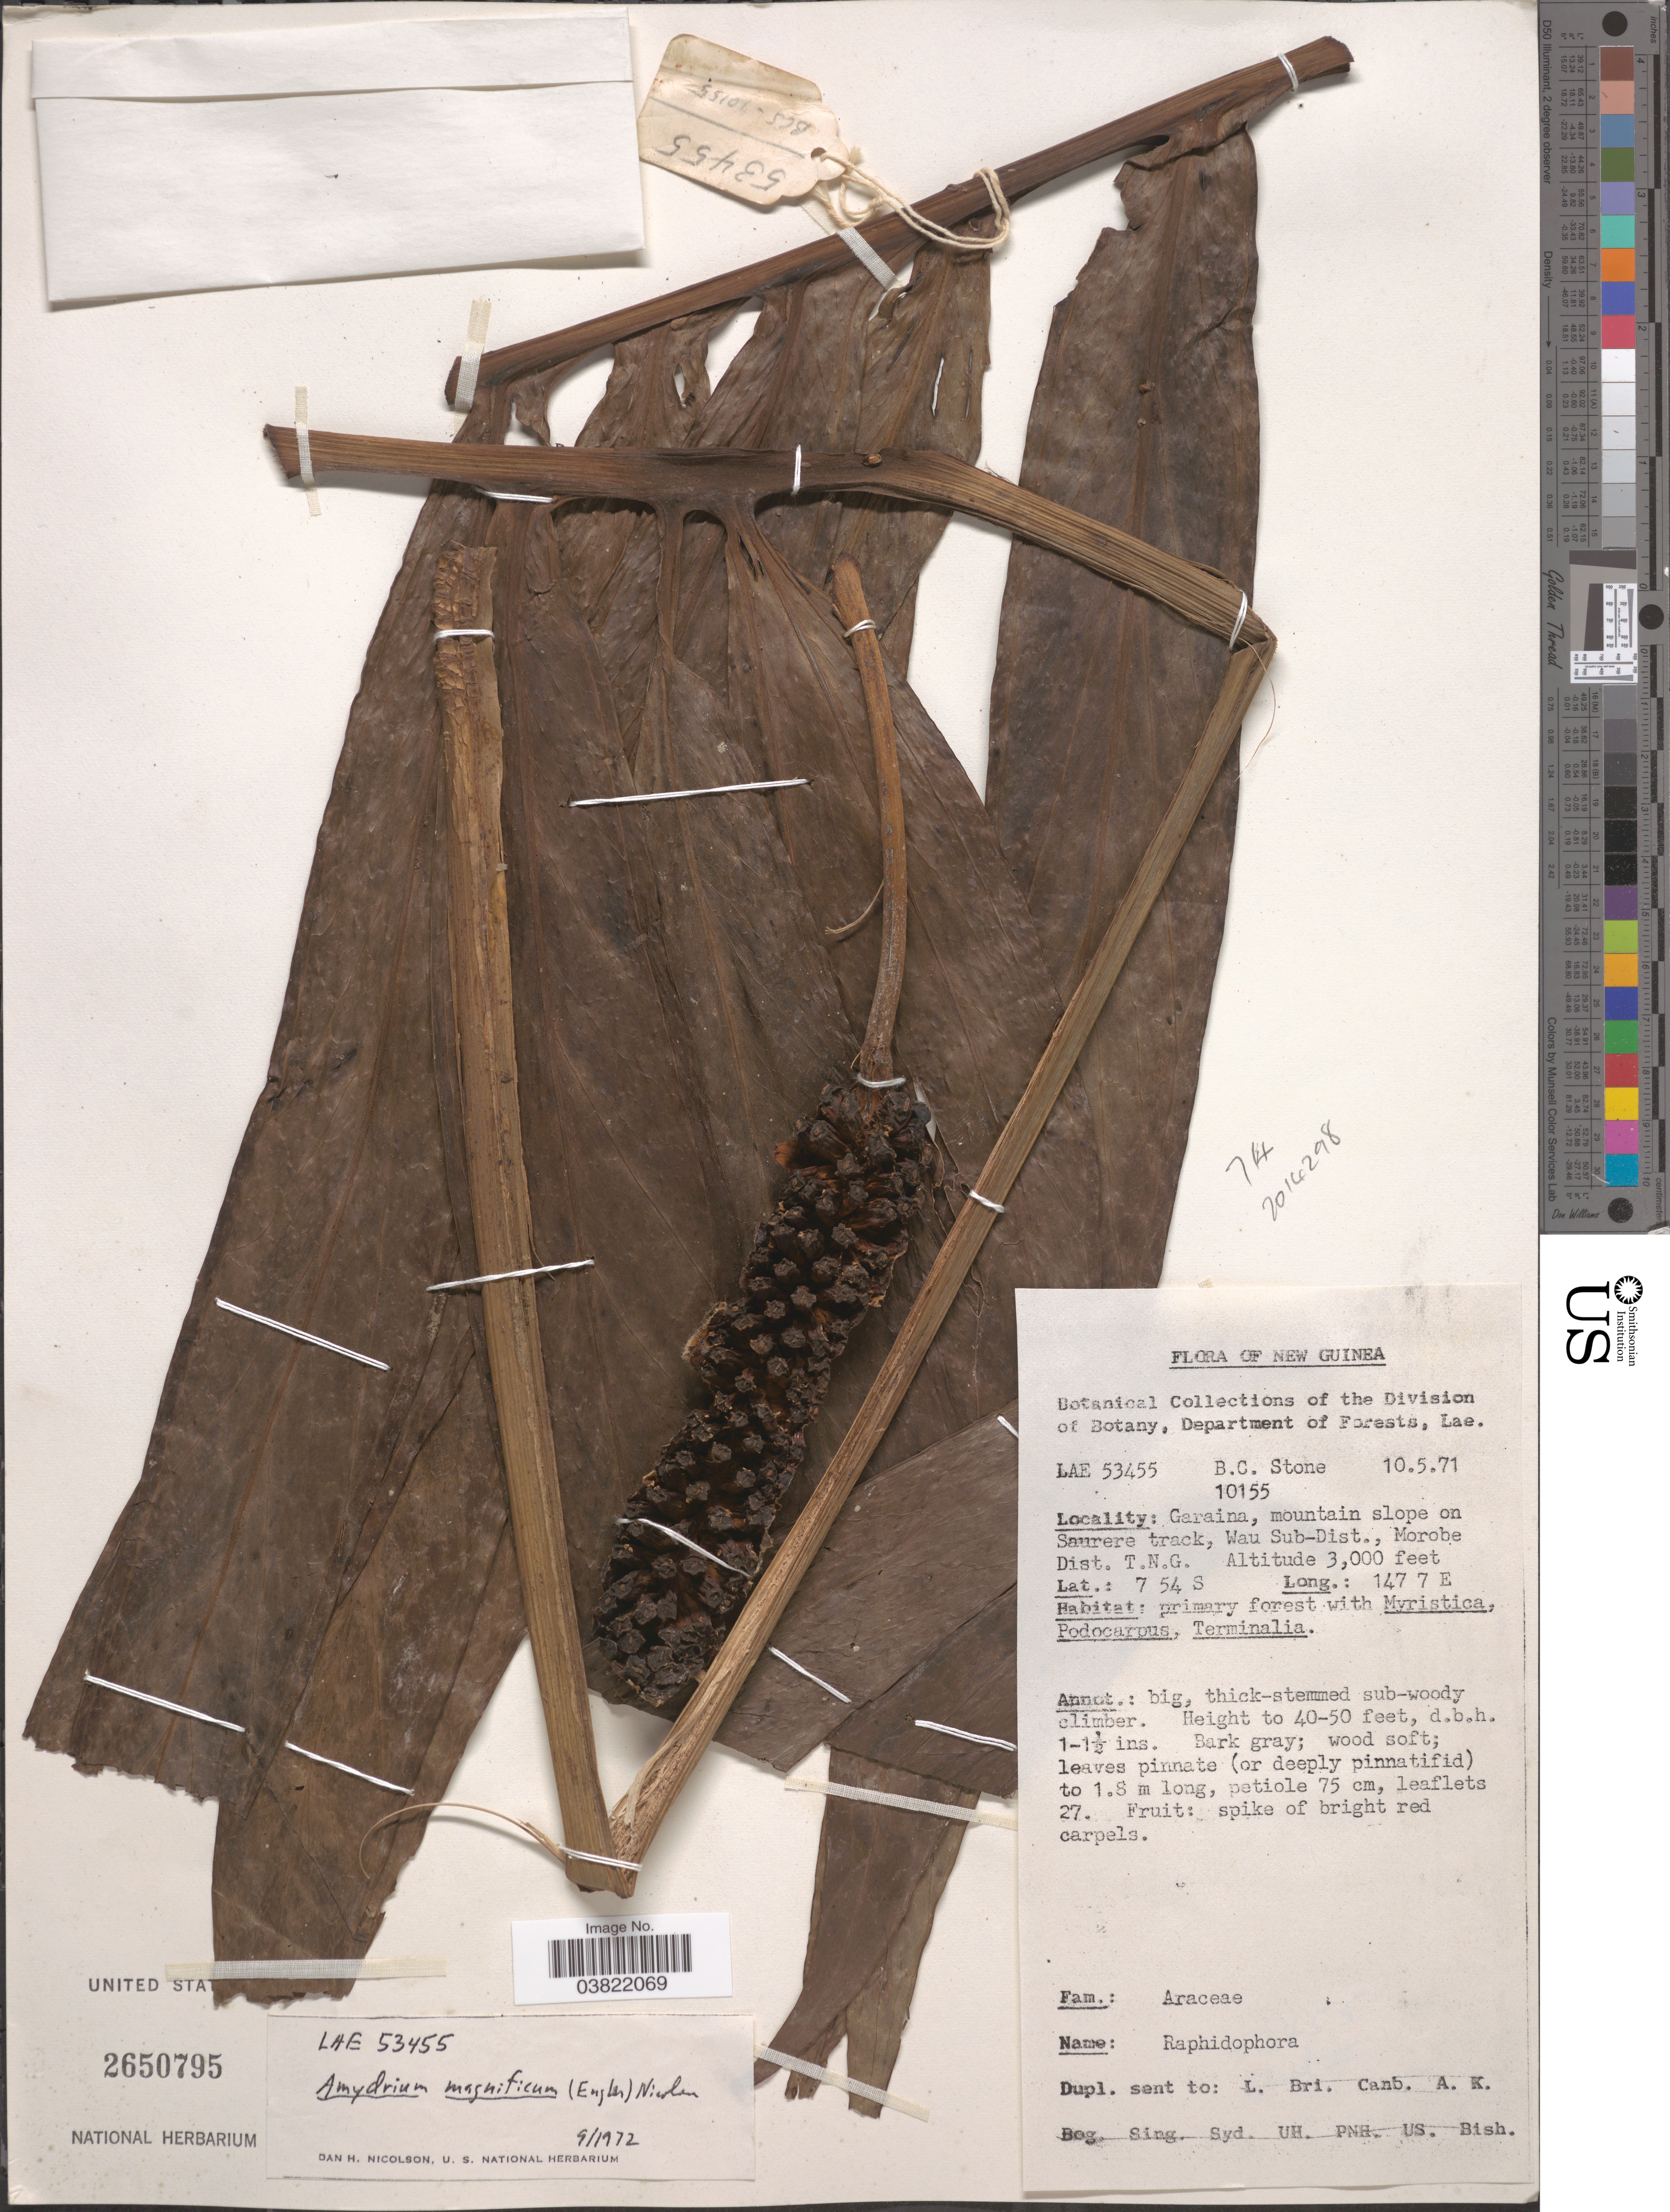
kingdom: Plantae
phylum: Tracheophyta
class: Liliopsida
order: Alismatales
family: Araceae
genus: Amydrium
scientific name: Amydrium zippelianum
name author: (Schott) Nicolson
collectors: B. C. Stone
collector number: LAE53455/10155?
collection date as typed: Transcribed d/m/y: 10/5/71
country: Papua New Guinea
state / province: Morobe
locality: New Guinea. Garaina, mountain slope on Saurere track, Wau Sub-Dist., Morobe Dist. T.N.G.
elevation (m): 914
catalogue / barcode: US 2650795